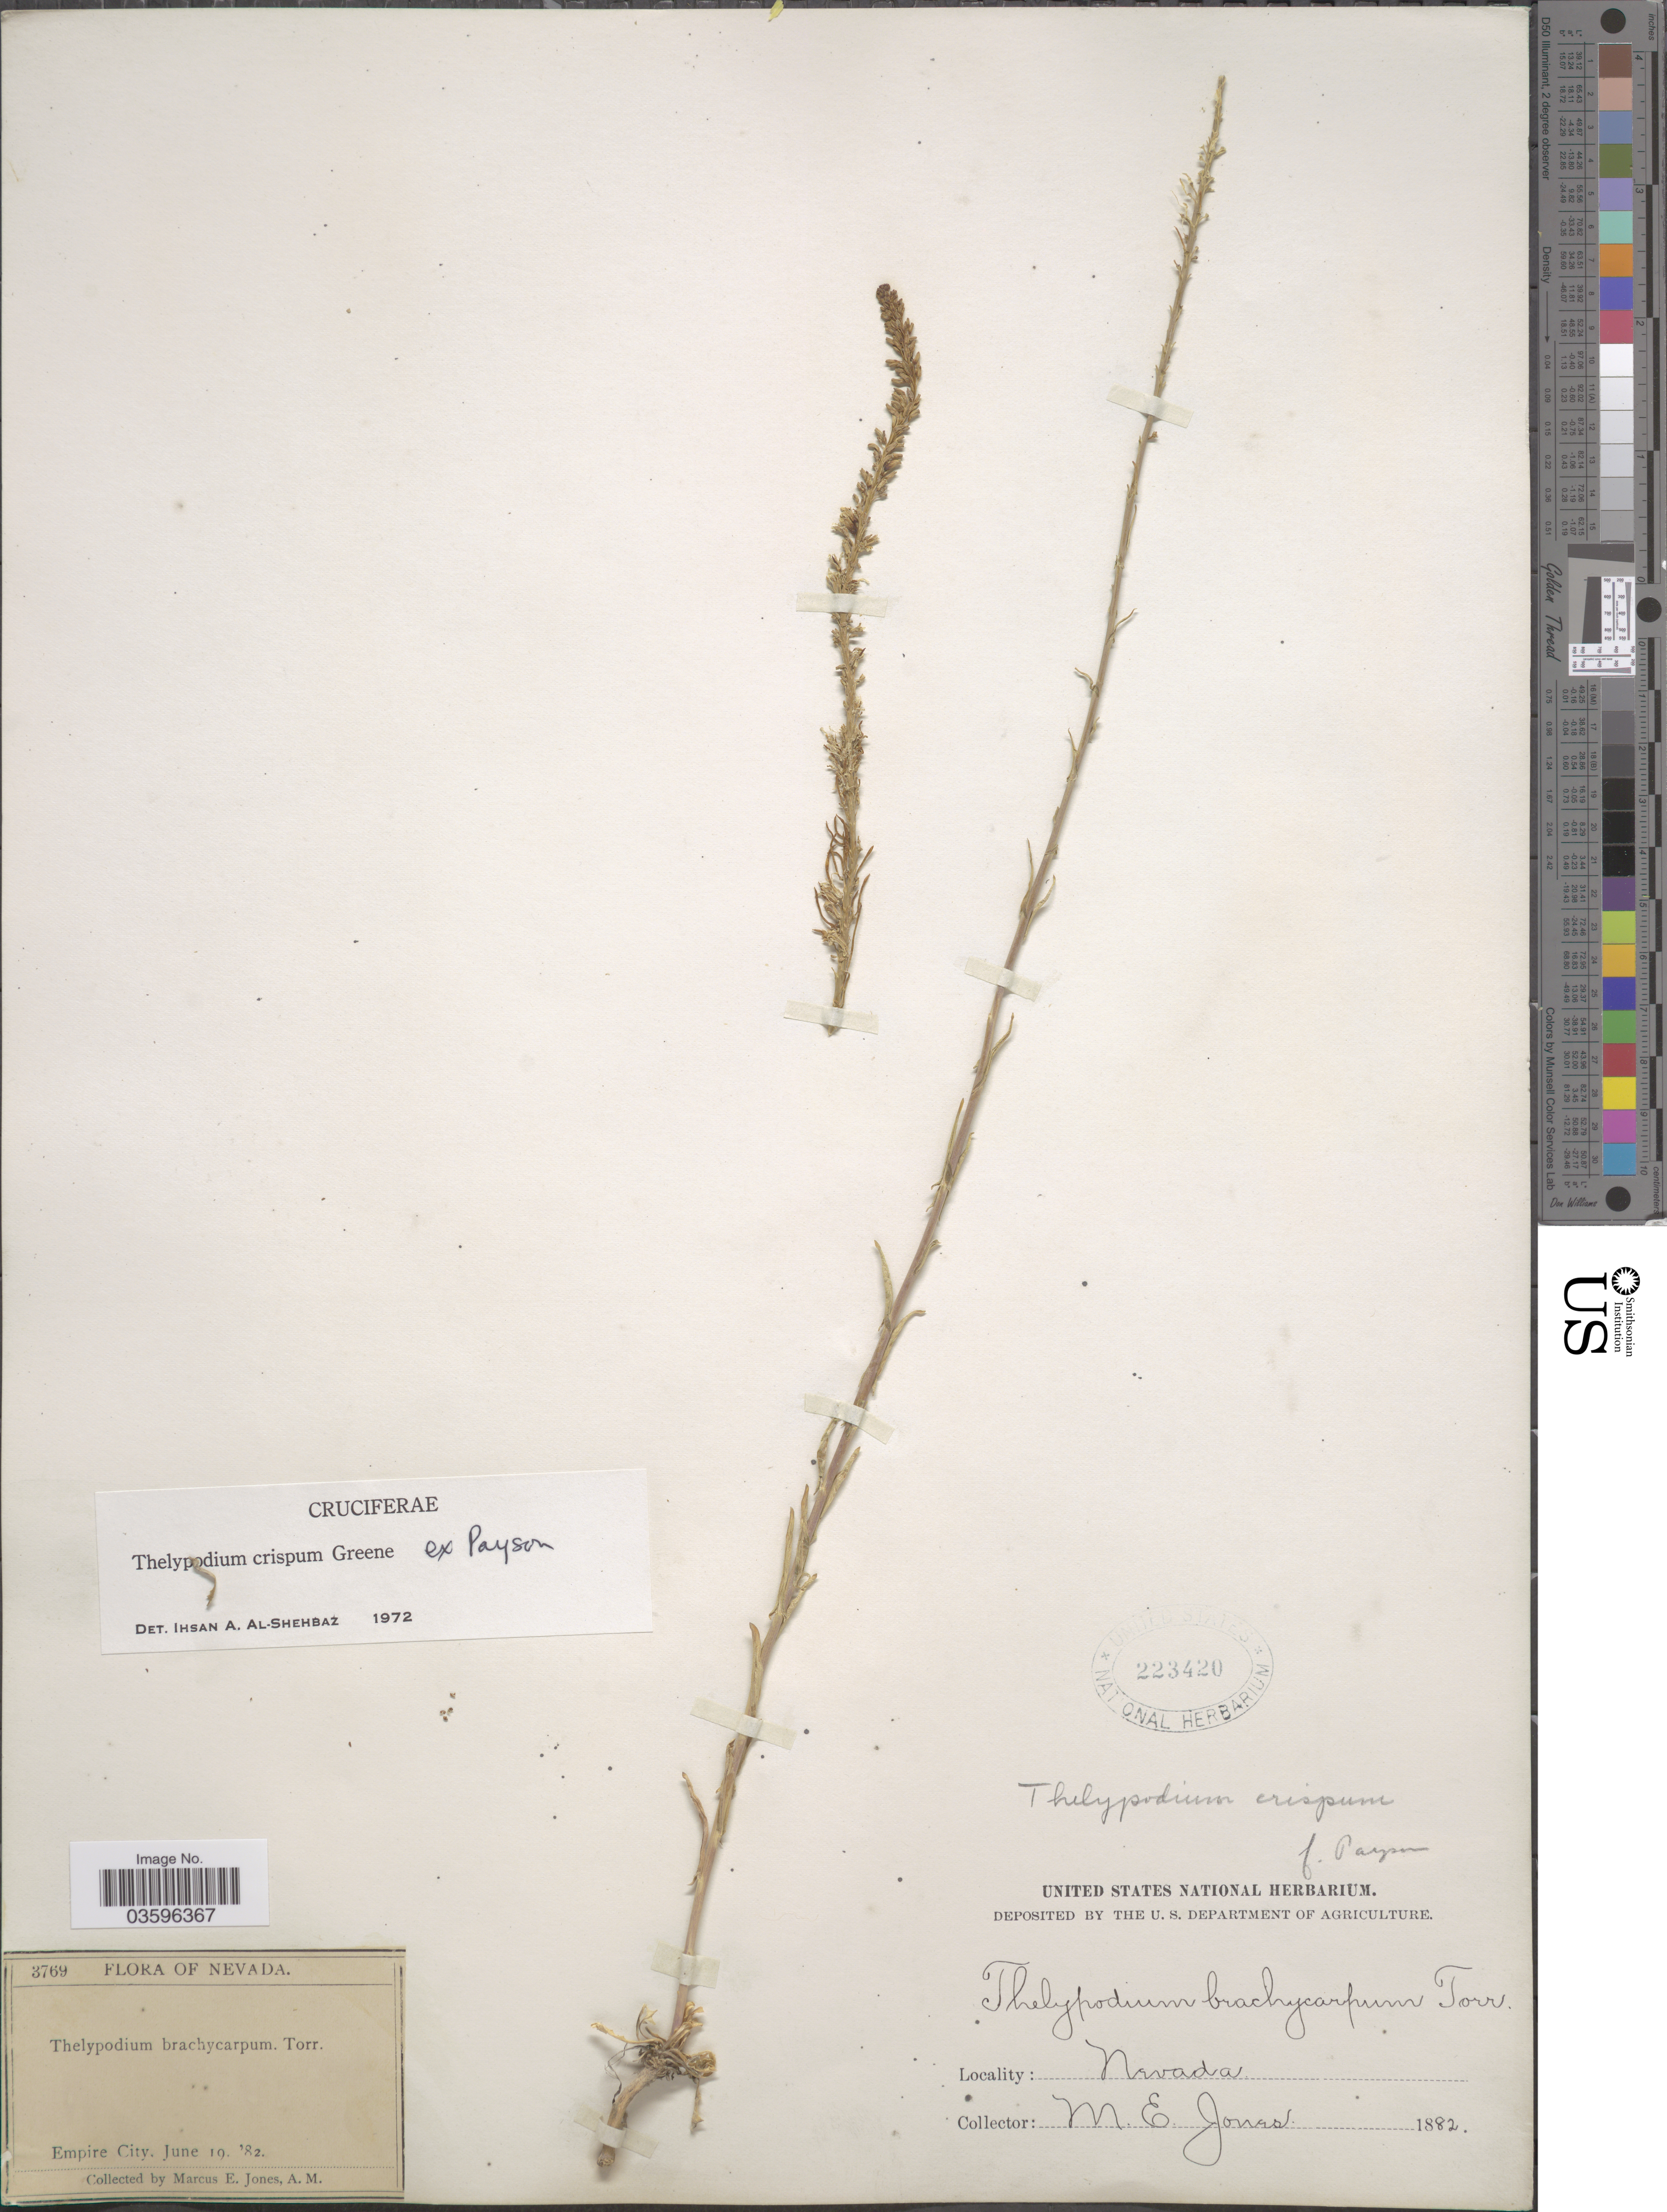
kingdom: Plantae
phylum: Tracheophyta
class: Magnoliopsida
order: Brassicales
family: Brassicaceae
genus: Thelypodium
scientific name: Thelypodium crispum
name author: Greene ex Payson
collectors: M. E. Jones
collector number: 3769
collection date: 1882-06-19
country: United States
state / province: Nevada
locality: Empire City.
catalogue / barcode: US 223420